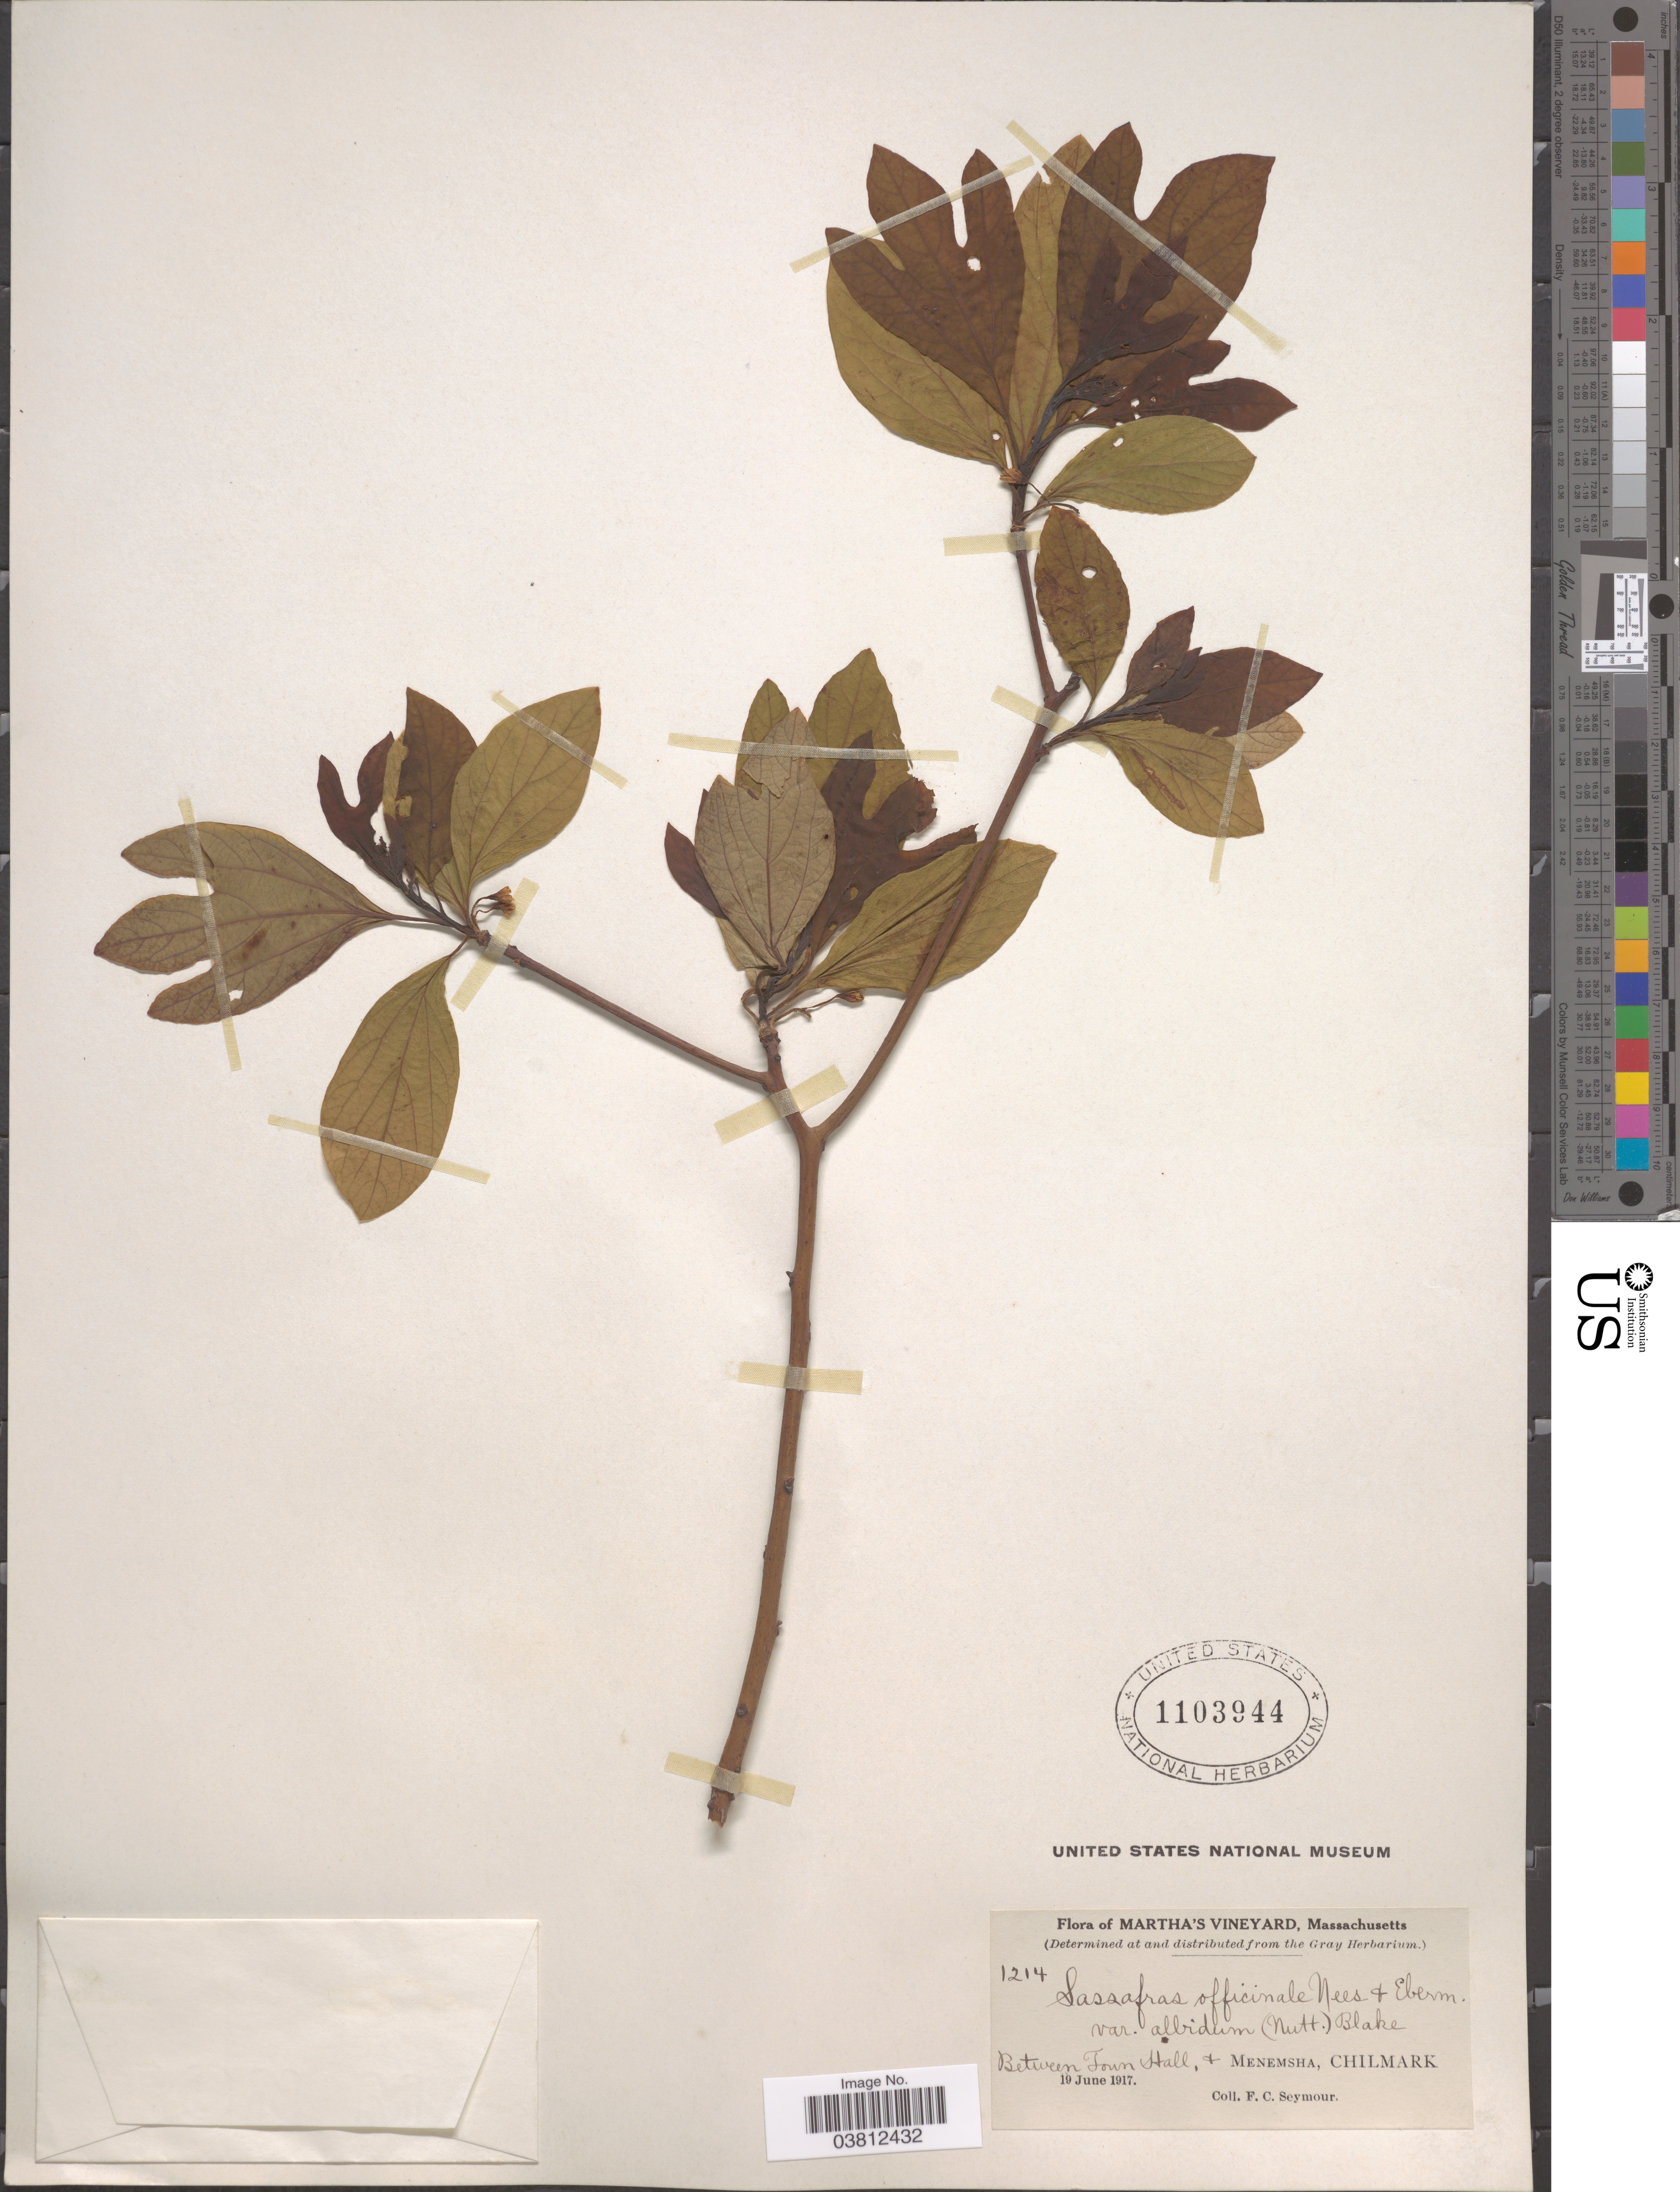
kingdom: Plantae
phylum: Tracheophyta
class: Magnoliopsida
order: Laurales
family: Lauraceae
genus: Sassafras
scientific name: Sassafras albidum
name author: (Nutt.) Nees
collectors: F. C. Seymour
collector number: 1214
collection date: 1917-06-19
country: United States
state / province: Massachusetts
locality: Martha's Vineyard. Between Town Hall, & Menemsha, Chilmark.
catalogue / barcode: US 1103944